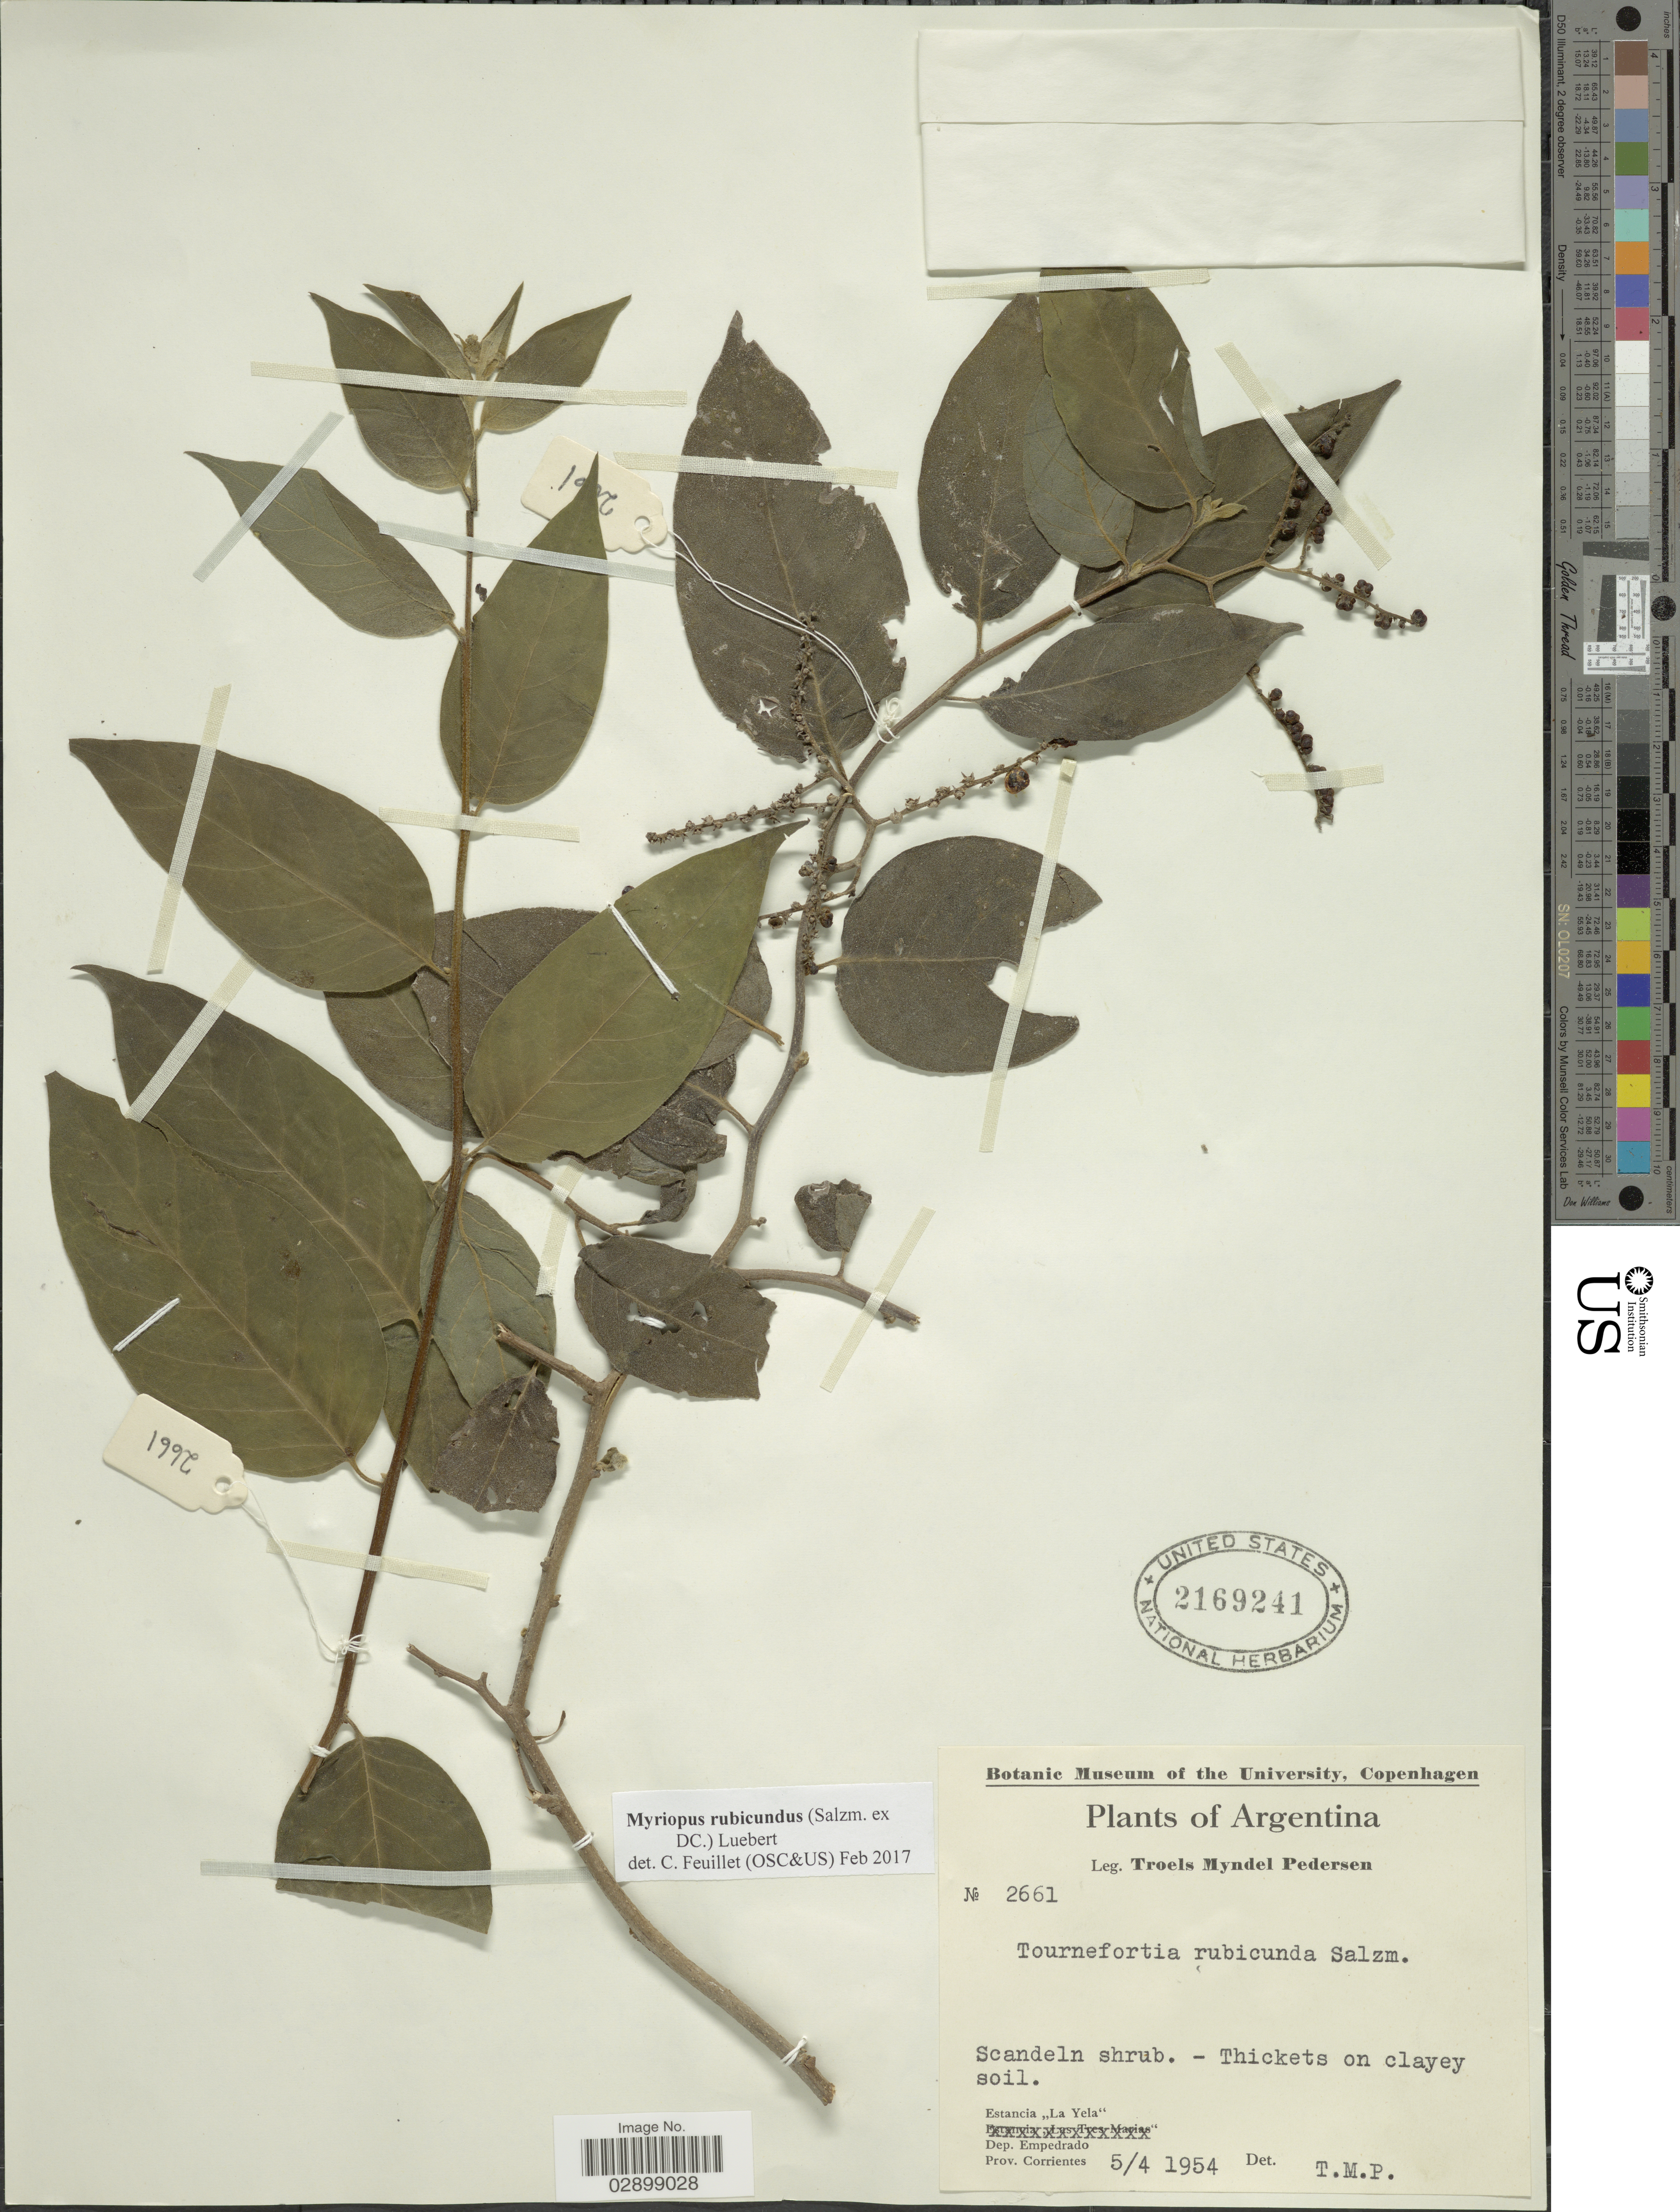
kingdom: Plantae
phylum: Tracheophyta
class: Magnoliopsida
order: Boraginales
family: Heliotropiaceae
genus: Myriopus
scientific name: Myriopus rubicundus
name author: (Salzm. ex DC.)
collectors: T. Pederson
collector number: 2661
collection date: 1954-04-05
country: Argentina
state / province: Corrientes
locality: Estancia "La Yela". Dep. Empedrado.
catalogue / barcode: US 2169241